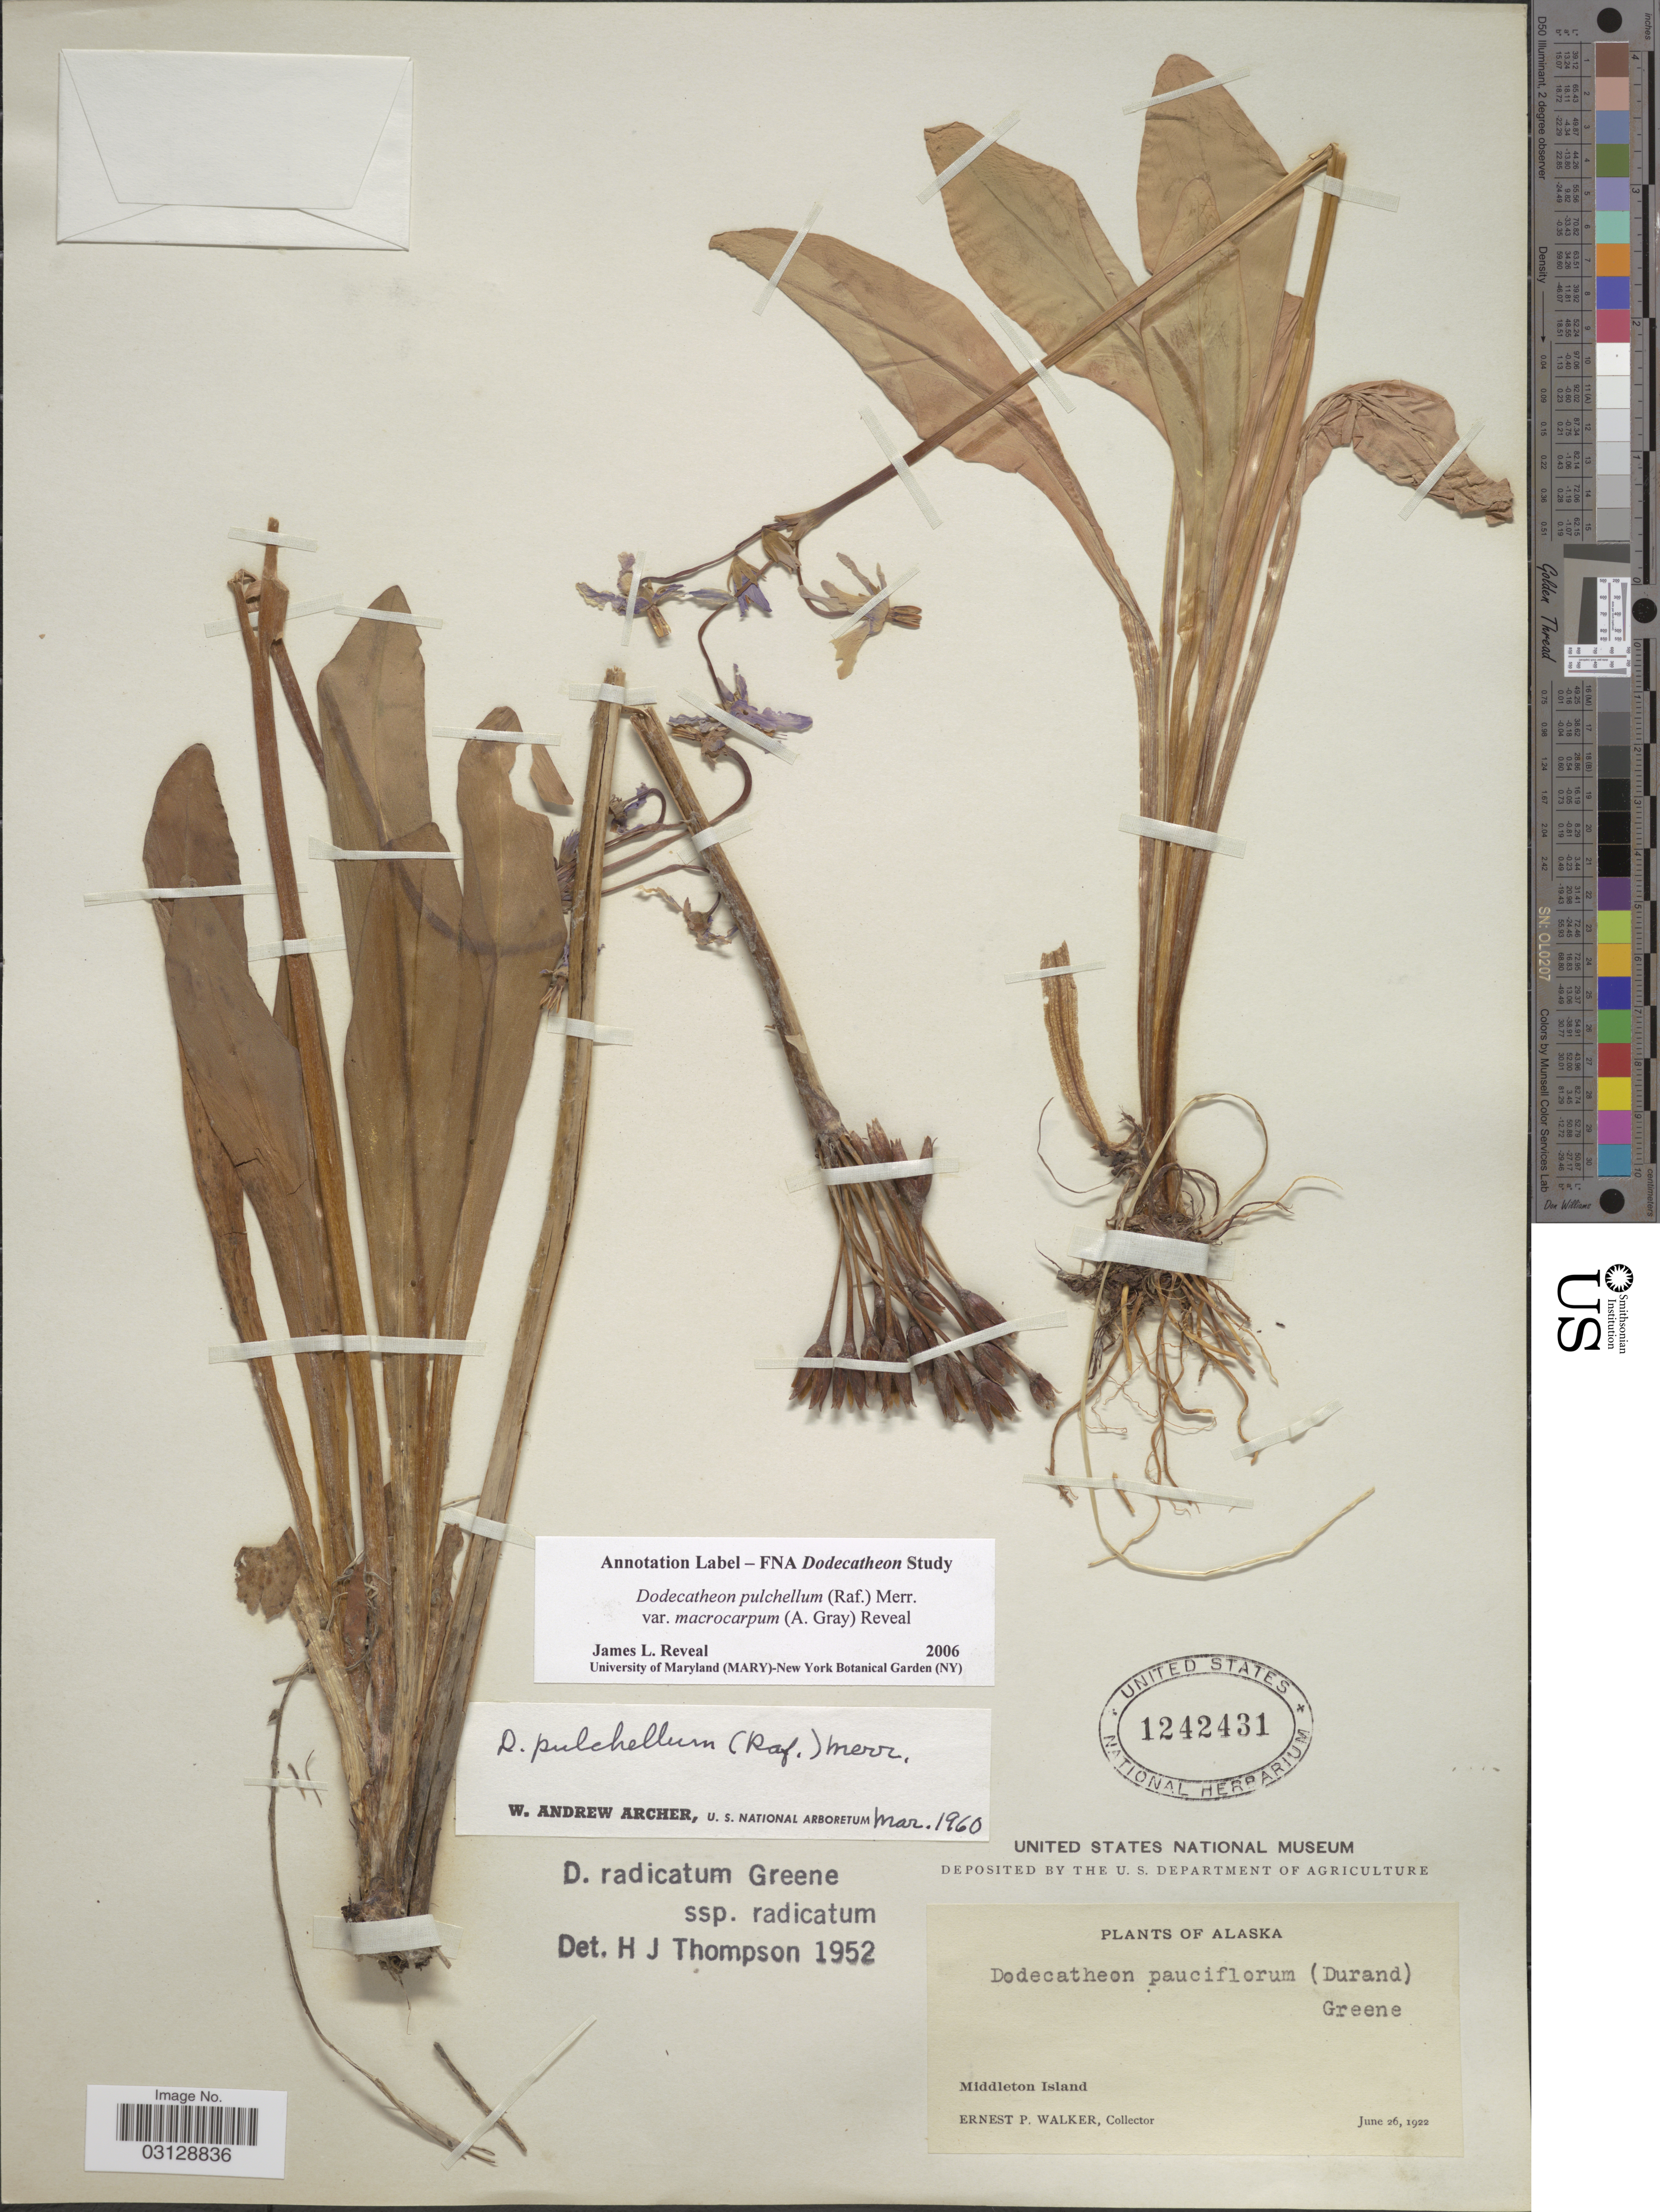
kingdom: Plantae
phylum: Tracheophyta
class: Magnoliopsida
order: Ericales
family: Primulaceae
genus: Dodecatheon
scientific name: Dodecatheon pulchellum var. macrocarpum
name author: (A. Gray) Reveal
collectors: E. P. Walker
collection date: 1922-06-26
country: United States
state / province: Alaska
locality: Middleton Island.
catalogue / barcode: US 1242431